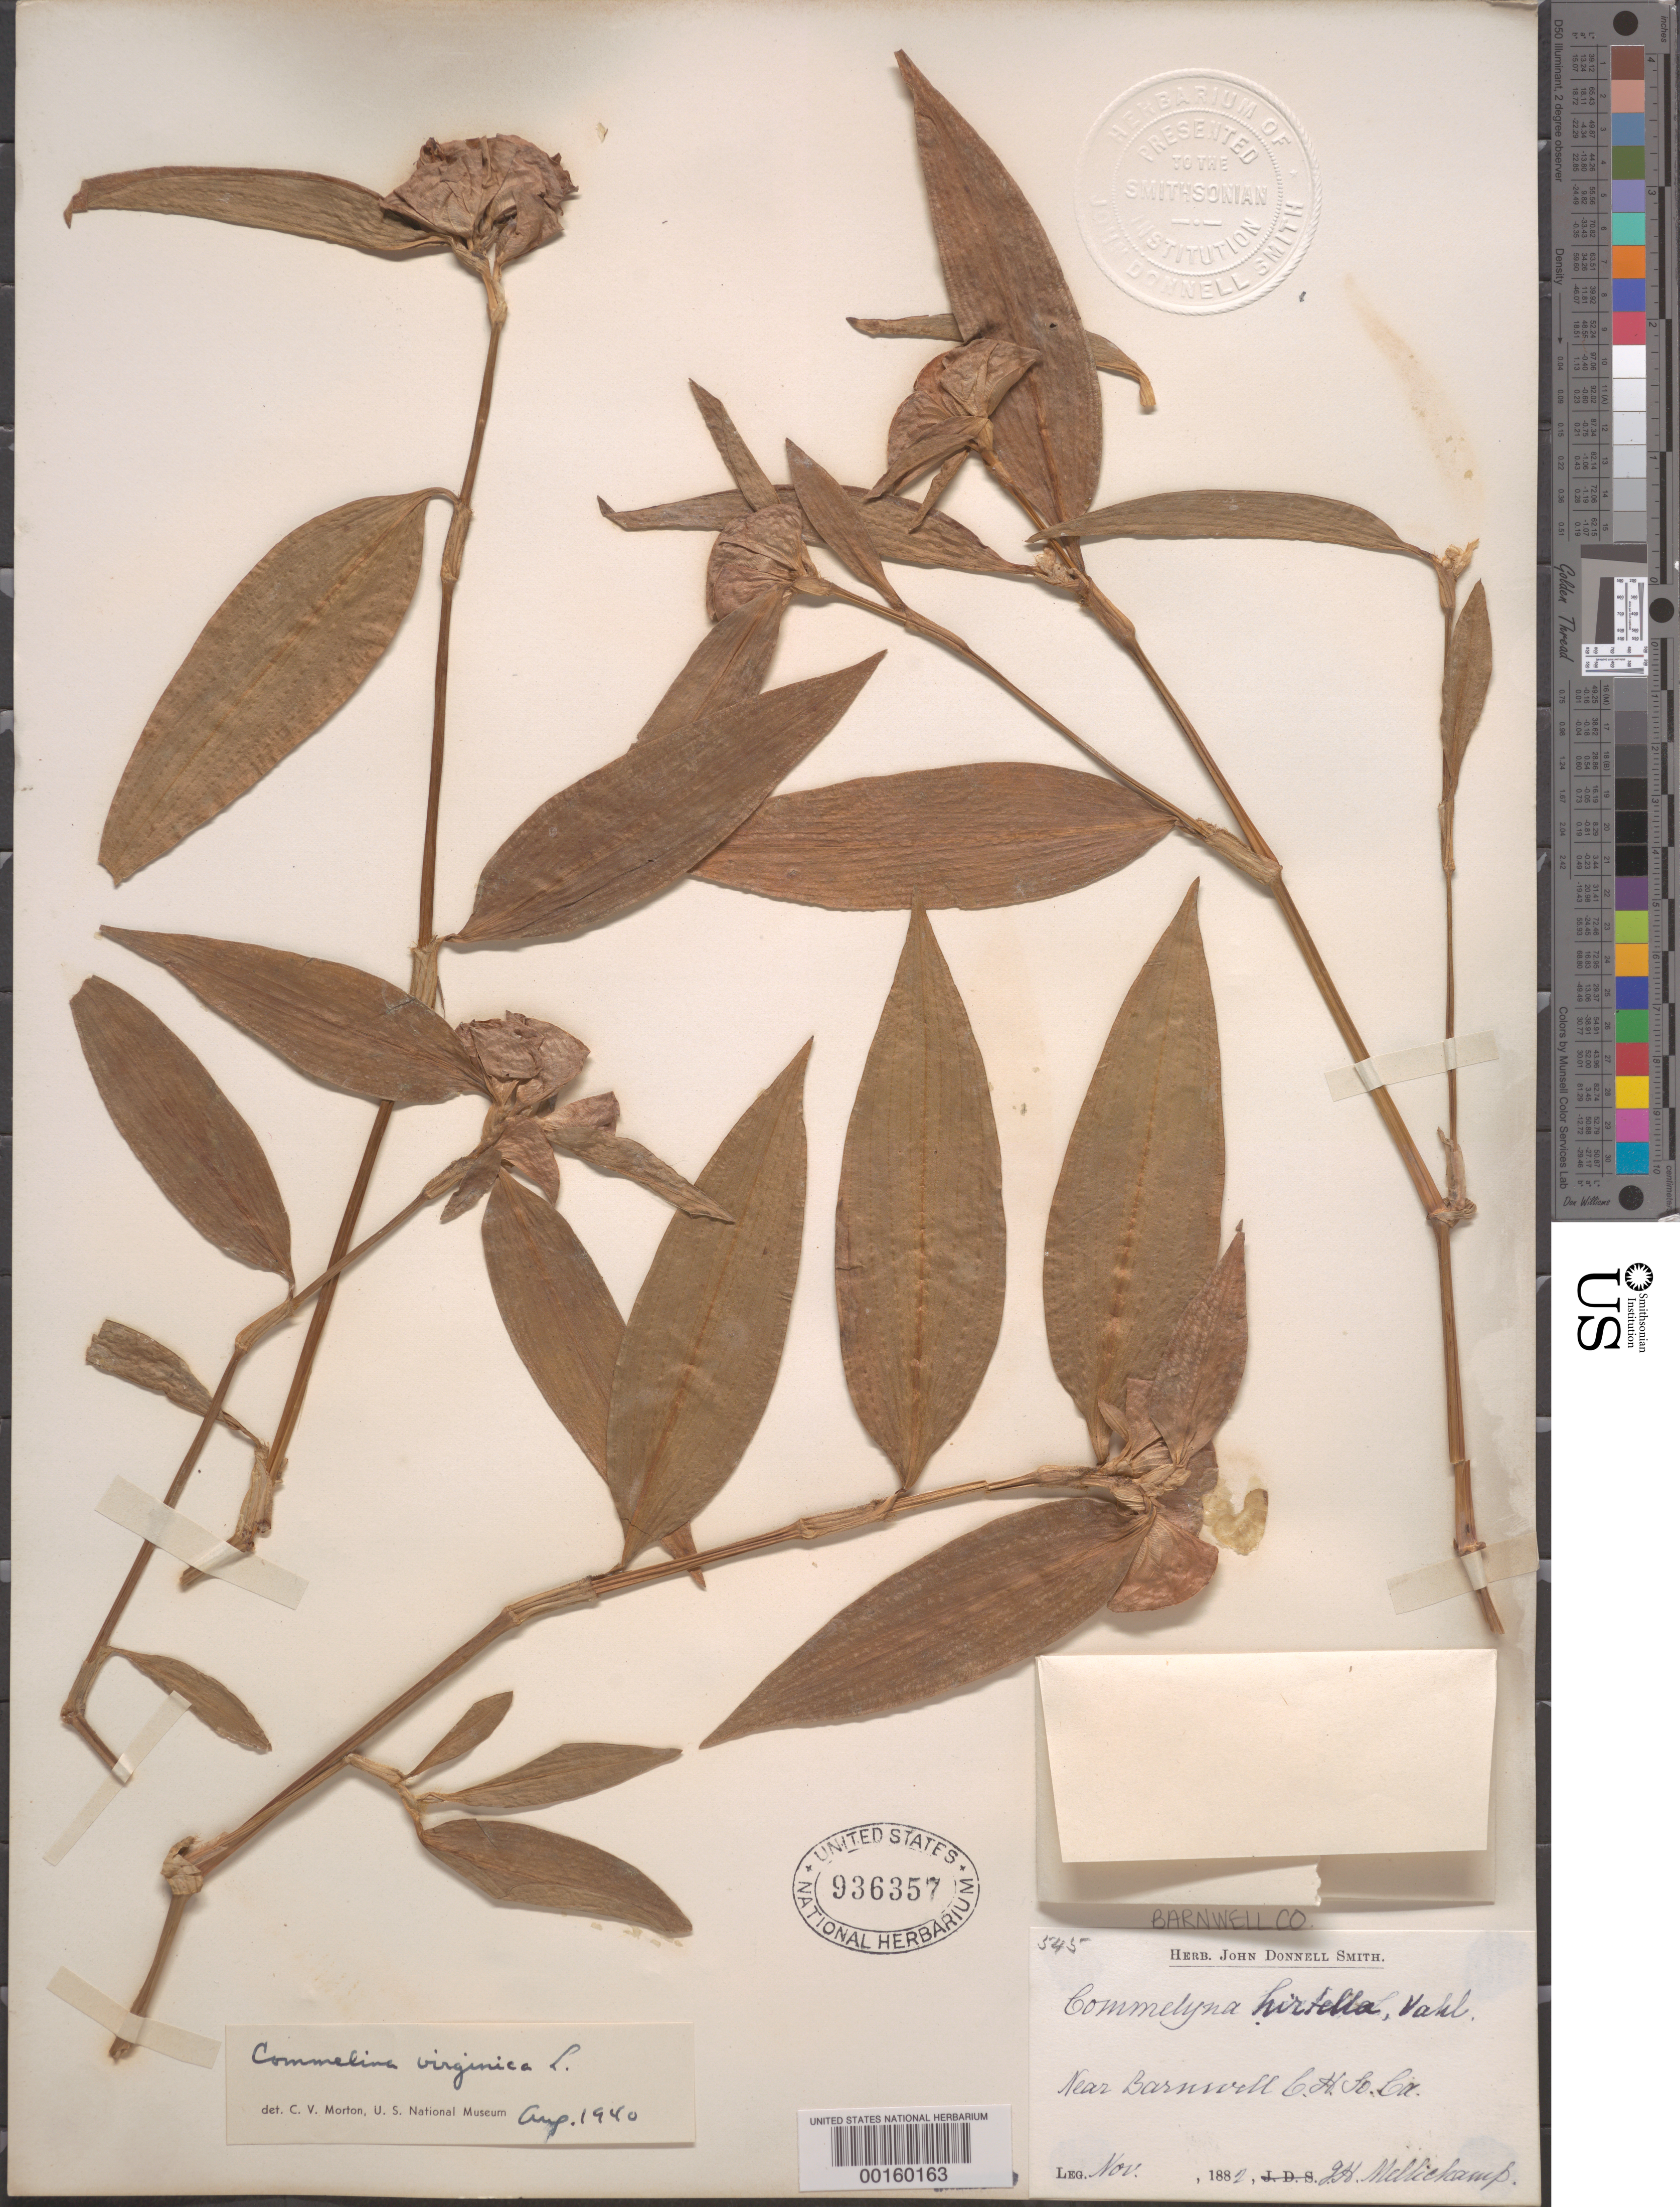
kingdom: Plantae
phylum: Tracheophyta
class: Liliopsida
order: Commelinales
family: Commelinaceae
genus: Commelina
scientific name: Commelina virginica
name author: L.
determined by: Morton, C. V.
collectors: J. H. Mellichamp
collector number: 545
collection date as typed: Nov 1882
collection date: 1882-11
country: United States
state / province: South Carolina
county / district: Barnwell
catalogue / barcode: US 936357